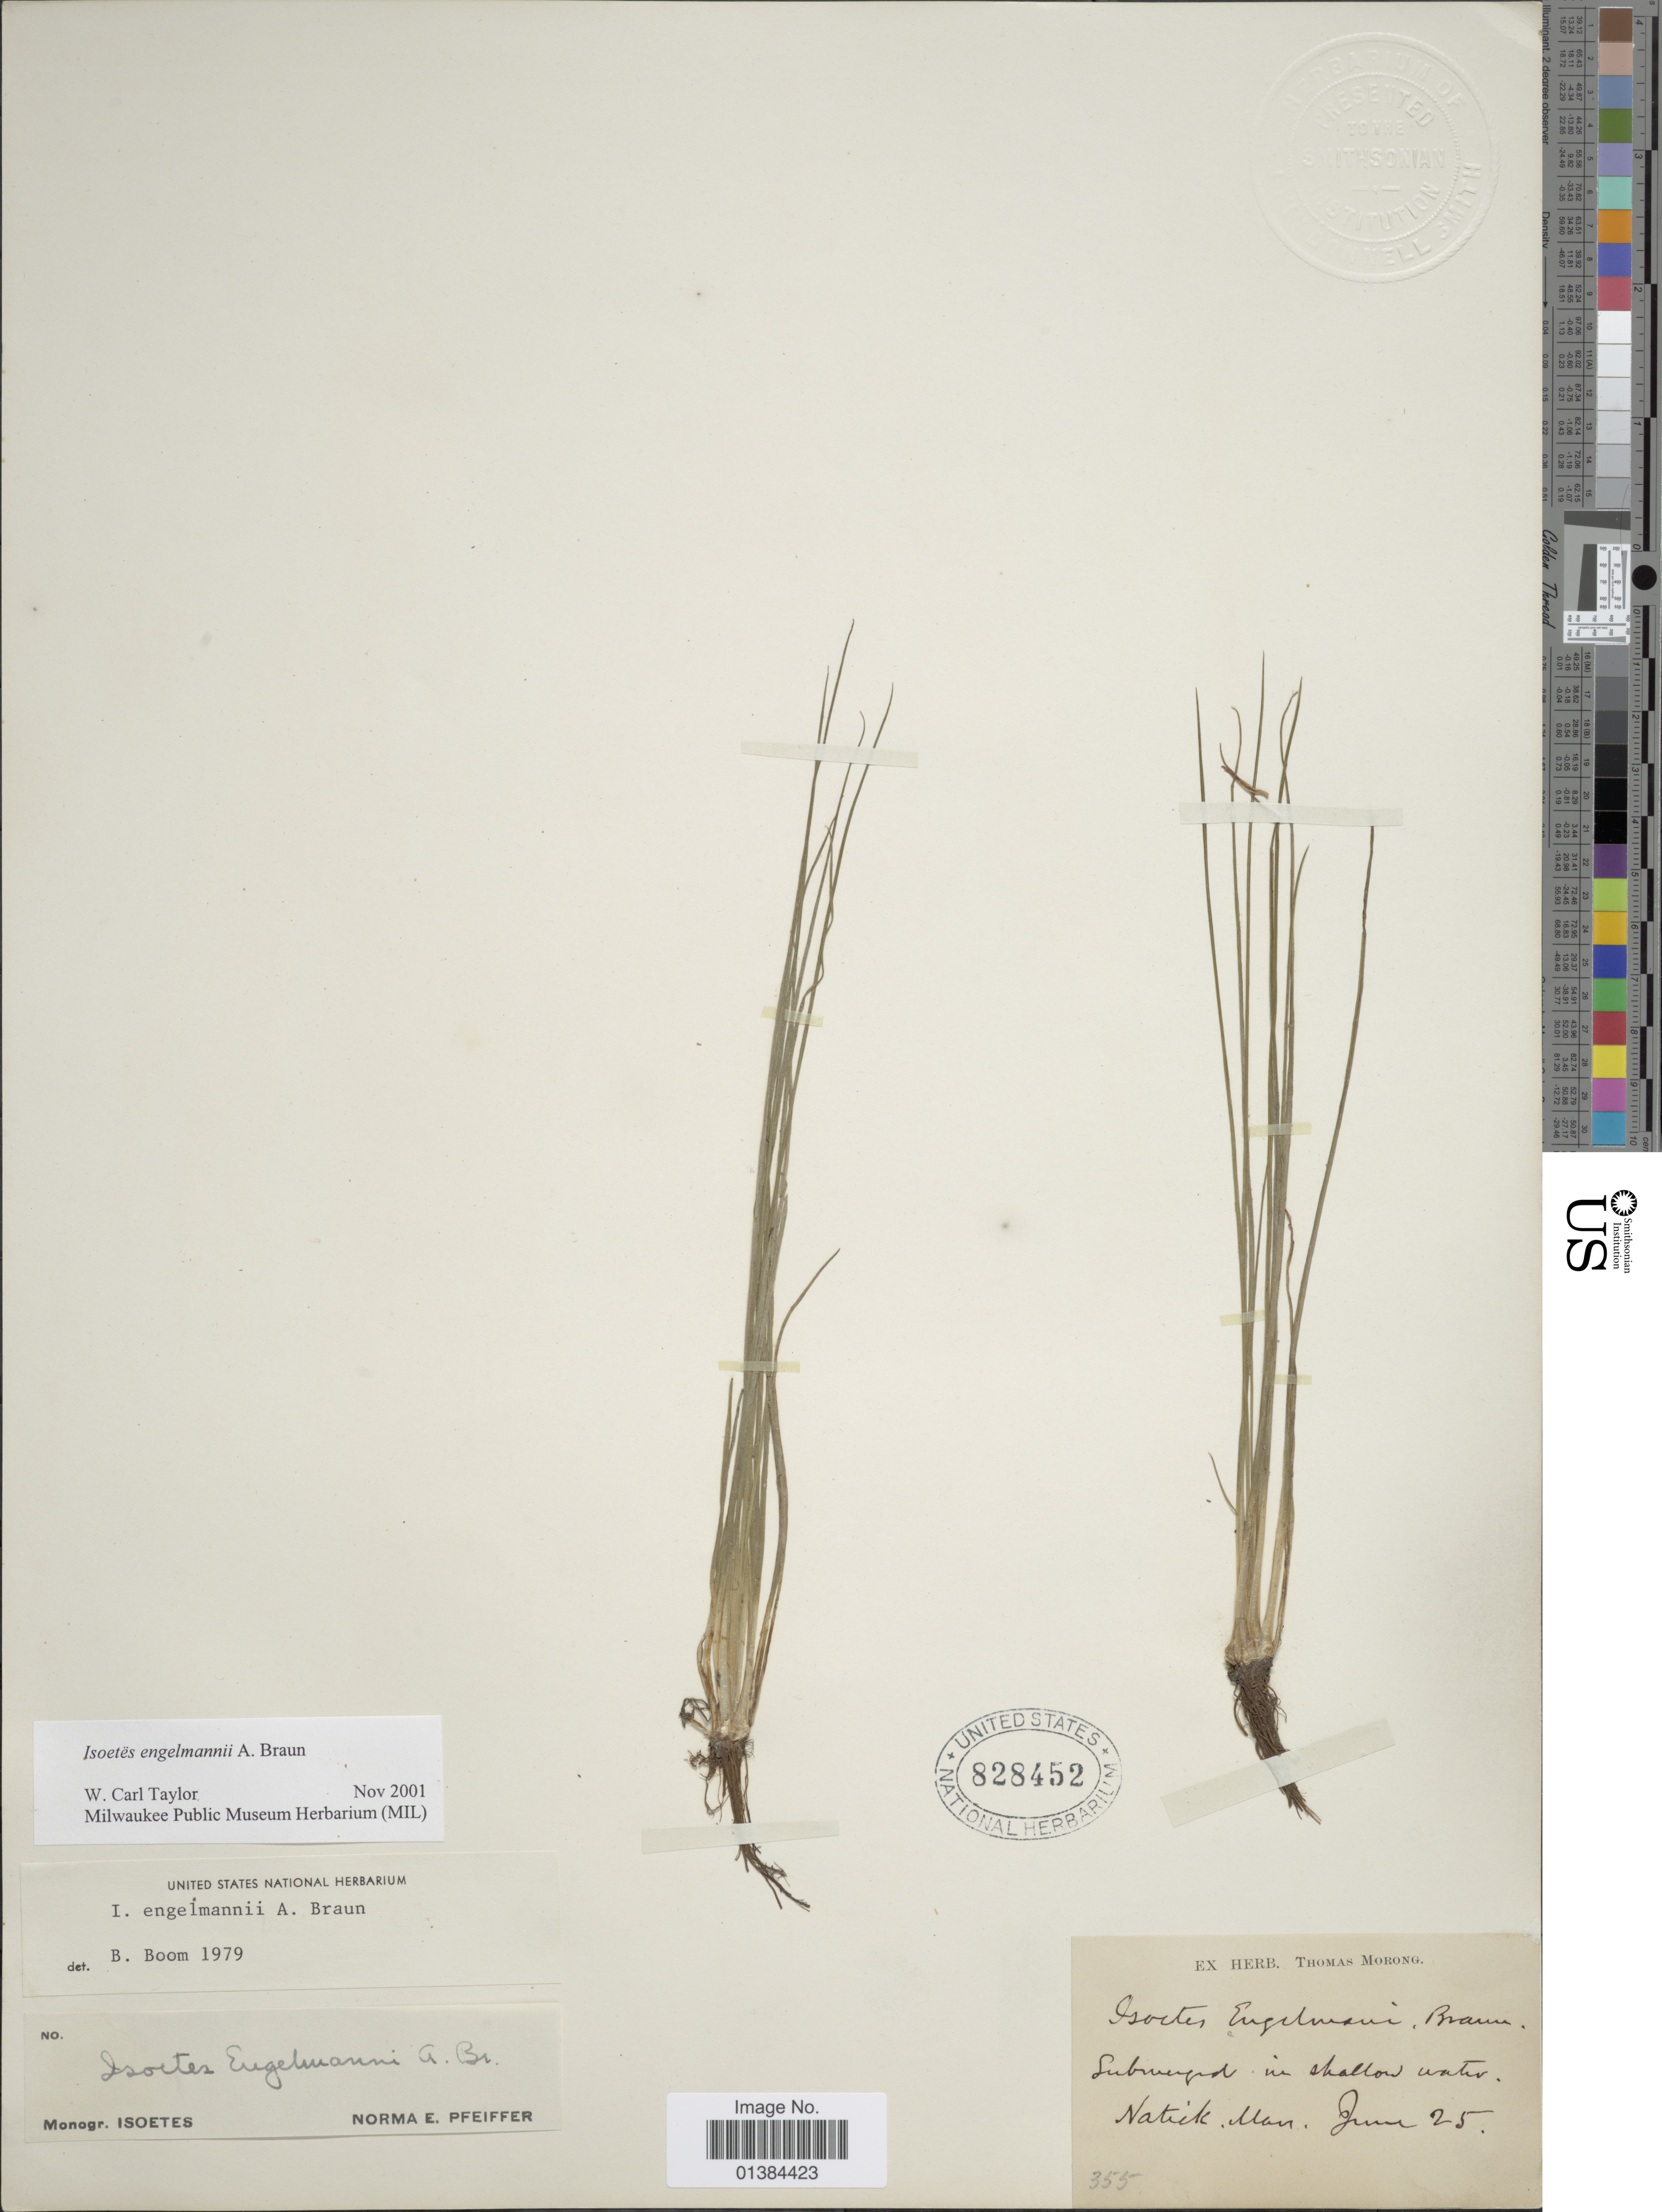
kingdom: Plantae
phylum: Tracheophyta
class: Lycopodiopsida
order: Isoetales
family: Isoetaceae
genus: Isoetes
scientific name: Isoetes engelmannii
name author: A. Braun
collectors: ex Herb. T. Morong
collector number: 355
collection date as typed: Transcribed d/m/y: /6/25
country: United States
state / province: Massachusetts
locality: Natick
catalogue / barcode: US 828452